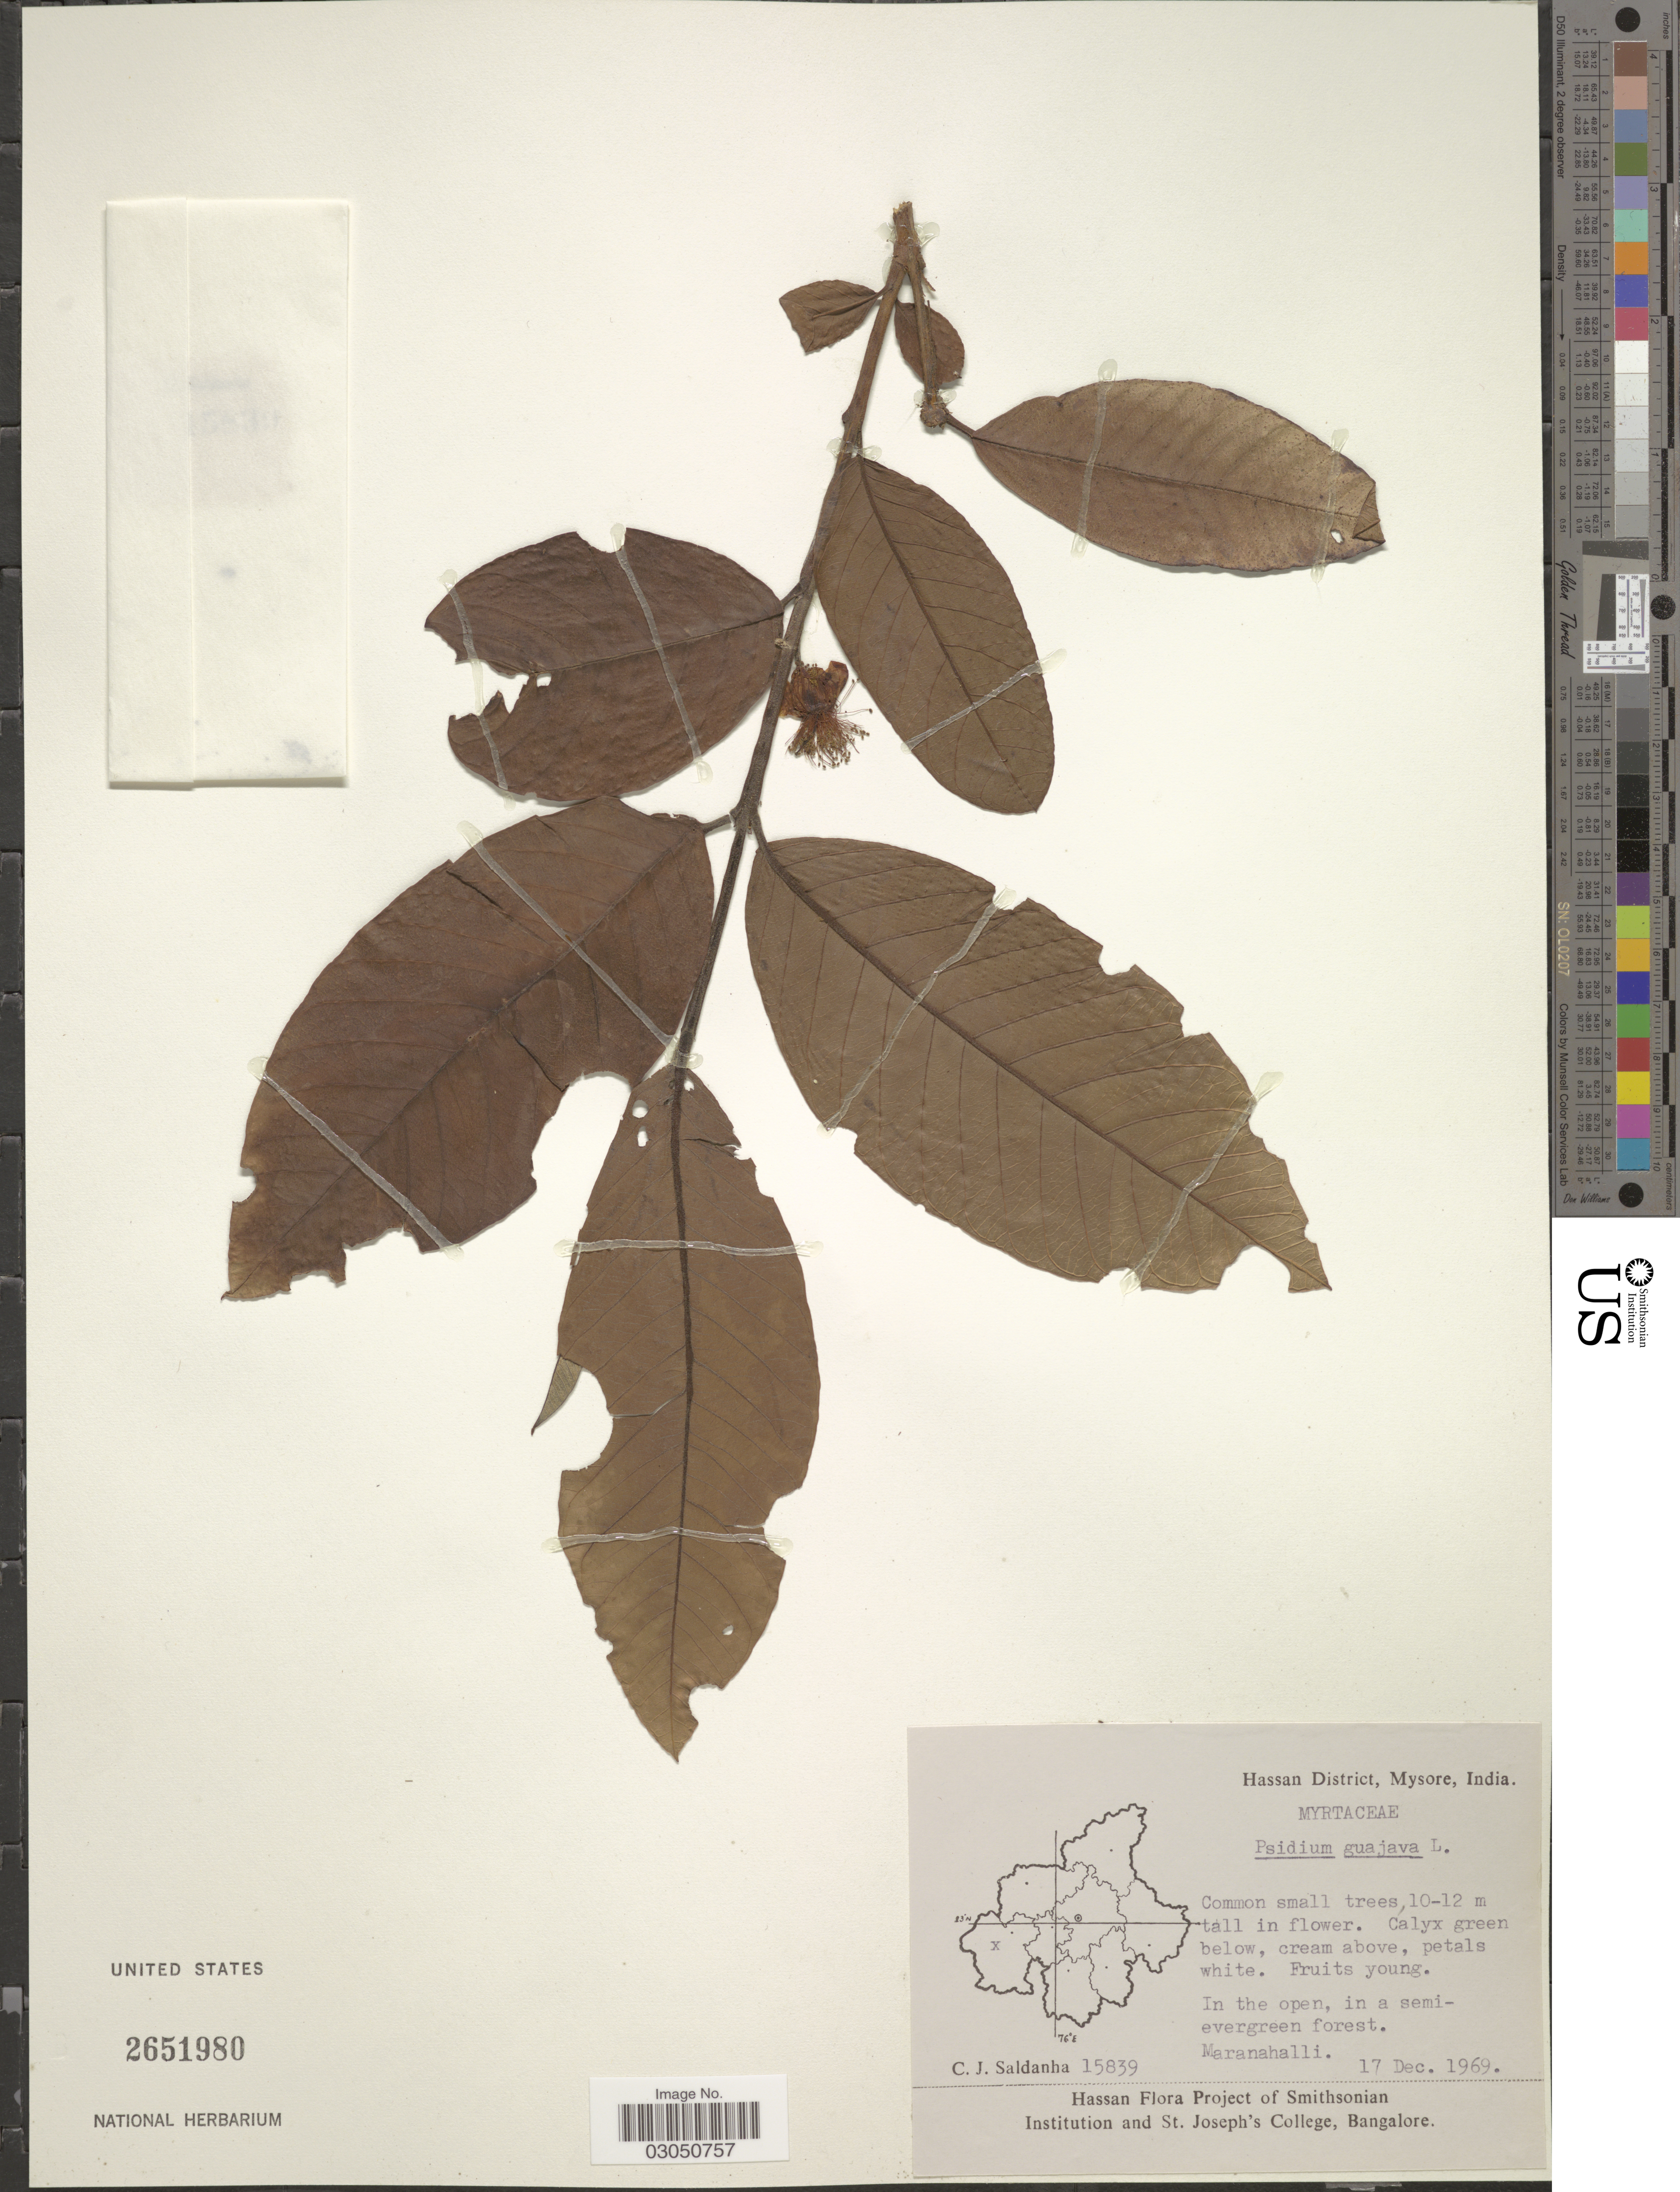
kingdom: Plantae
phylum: Tracheophyta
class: Magnoliopsida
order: Myrtales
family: Myrtaceae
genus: Psidium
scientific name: Psidium guajava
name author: L.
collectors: C. J. Saldanha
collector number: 15839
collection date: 1969-12-17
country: India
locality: Hassan District, Mysore. Maranahalli.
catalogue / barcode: US 2651980